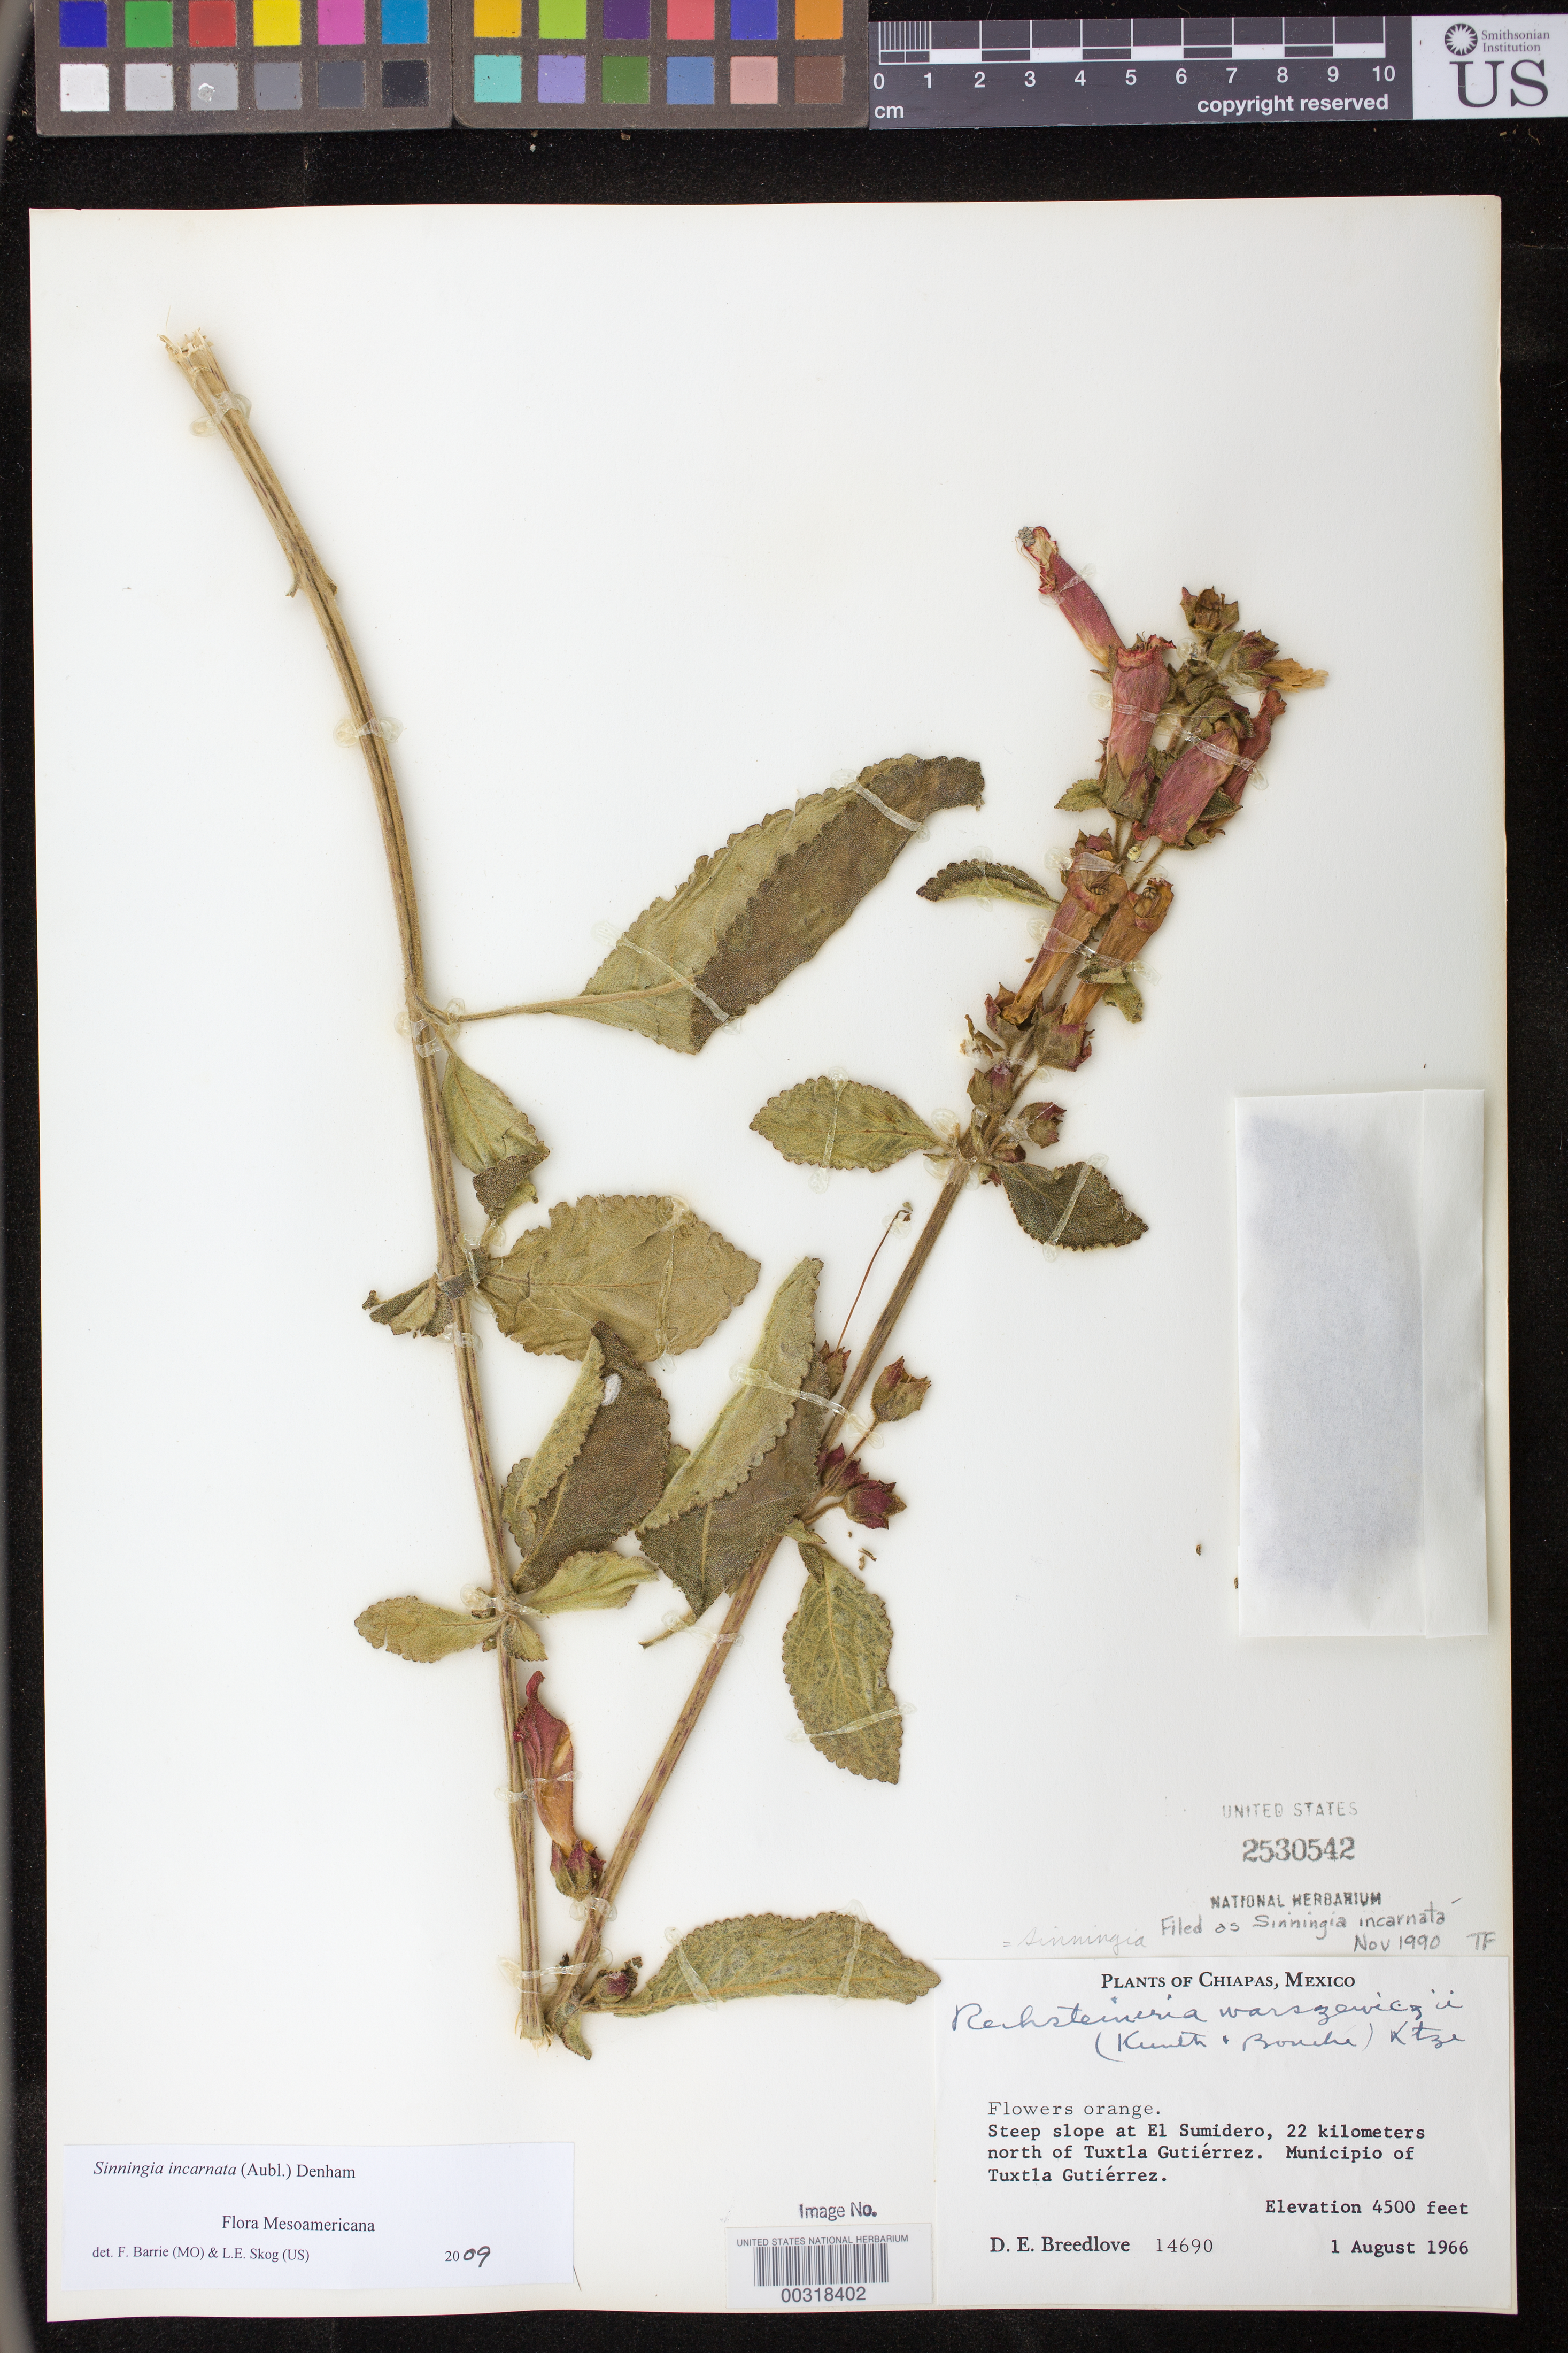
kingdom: Plantae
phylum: Tracheophyta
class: Magnoliopsida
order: Lamiales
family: Gesneriaceae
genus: Sinningia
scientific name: Sinningia incarnata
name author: (Aubl.) D.L. Denham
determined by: Skog, Laurence E.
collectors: D. E. Breedlove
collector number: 14690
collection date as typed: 01 Aug 1966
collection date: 1966-08-01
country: Mexico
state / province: Chiapas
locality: Mpio. of Tuxtla Gutiérrez, at El Sumidero, 22 km N of Tuxtla Gutiérrez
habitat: Steep slope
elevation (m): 1372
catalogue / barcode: US 2530542